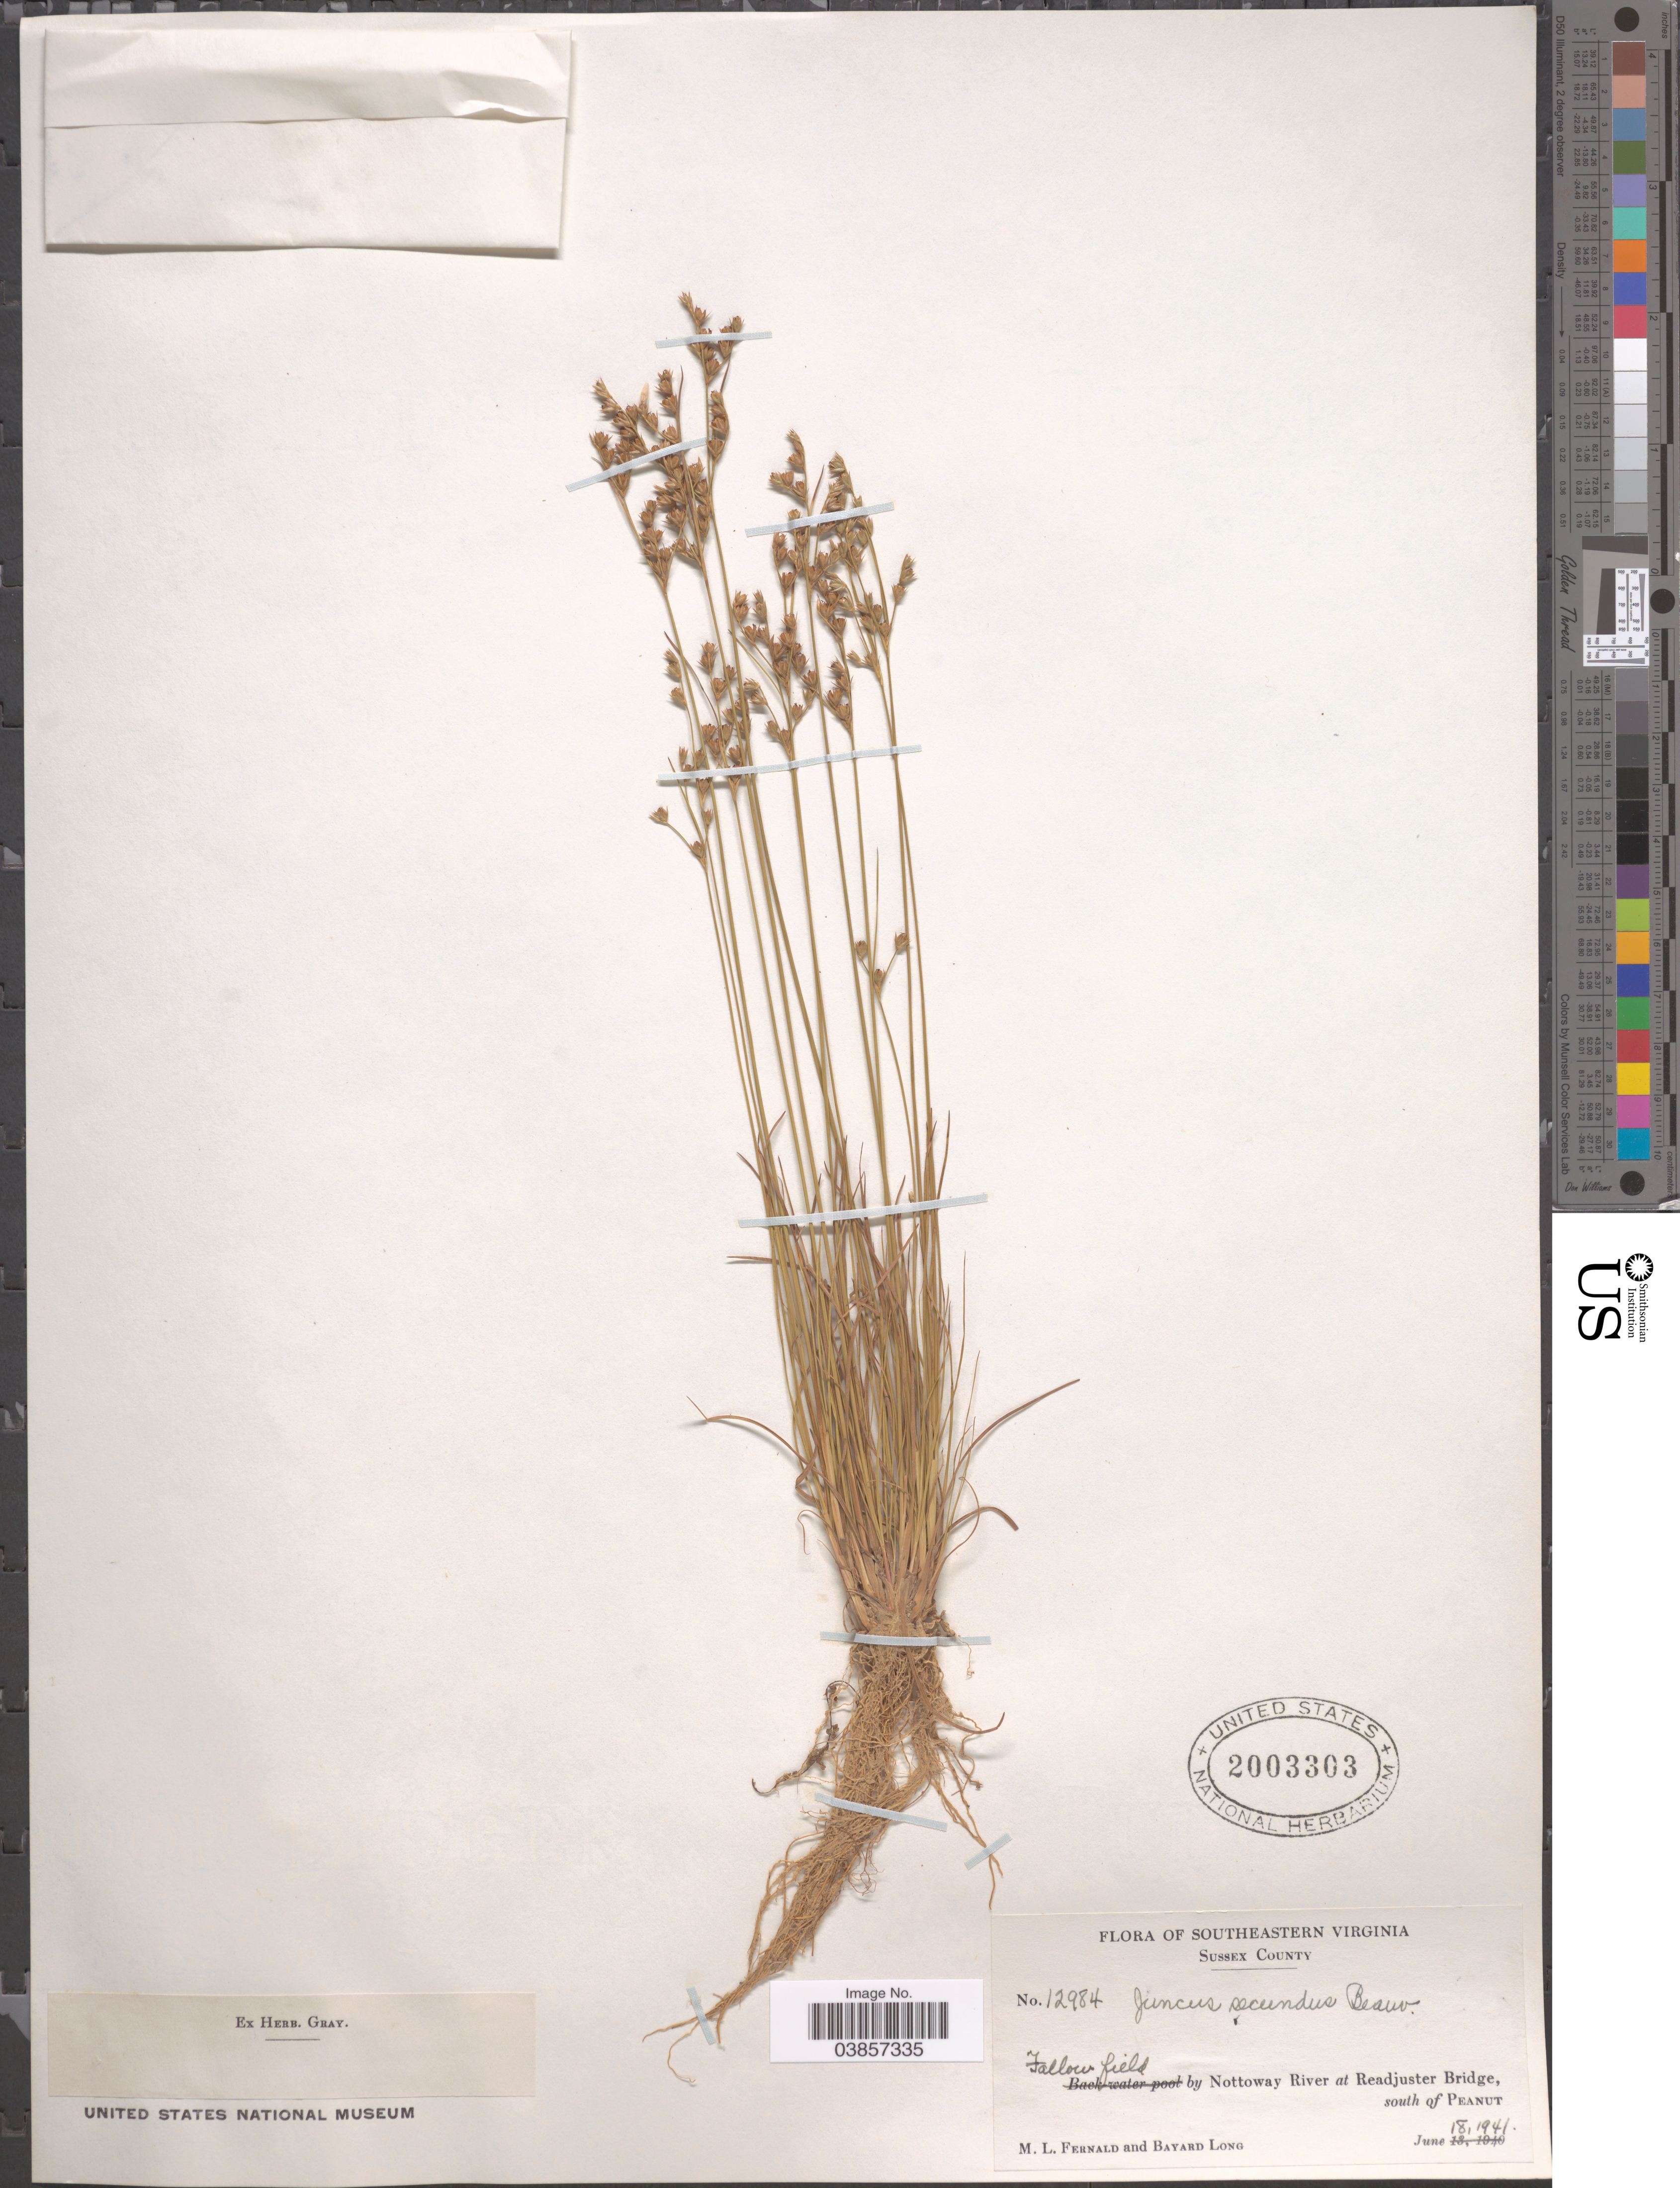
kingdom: Plantae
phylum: Tracheophyta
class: Liliopsida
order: Poales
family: Juncaceae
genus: Juncus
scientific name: Juncus secundus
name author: P. Beauv.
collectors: M. L. Fernald & B. Long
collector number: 12984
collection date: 1941-06-18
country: United States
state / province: Virginia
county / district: Sussex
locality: Southeastern Virginia. Sussex County. Fallow field by Nottoway River at Readjuster Bridge, south of Peanut.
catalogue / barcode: US 2003303